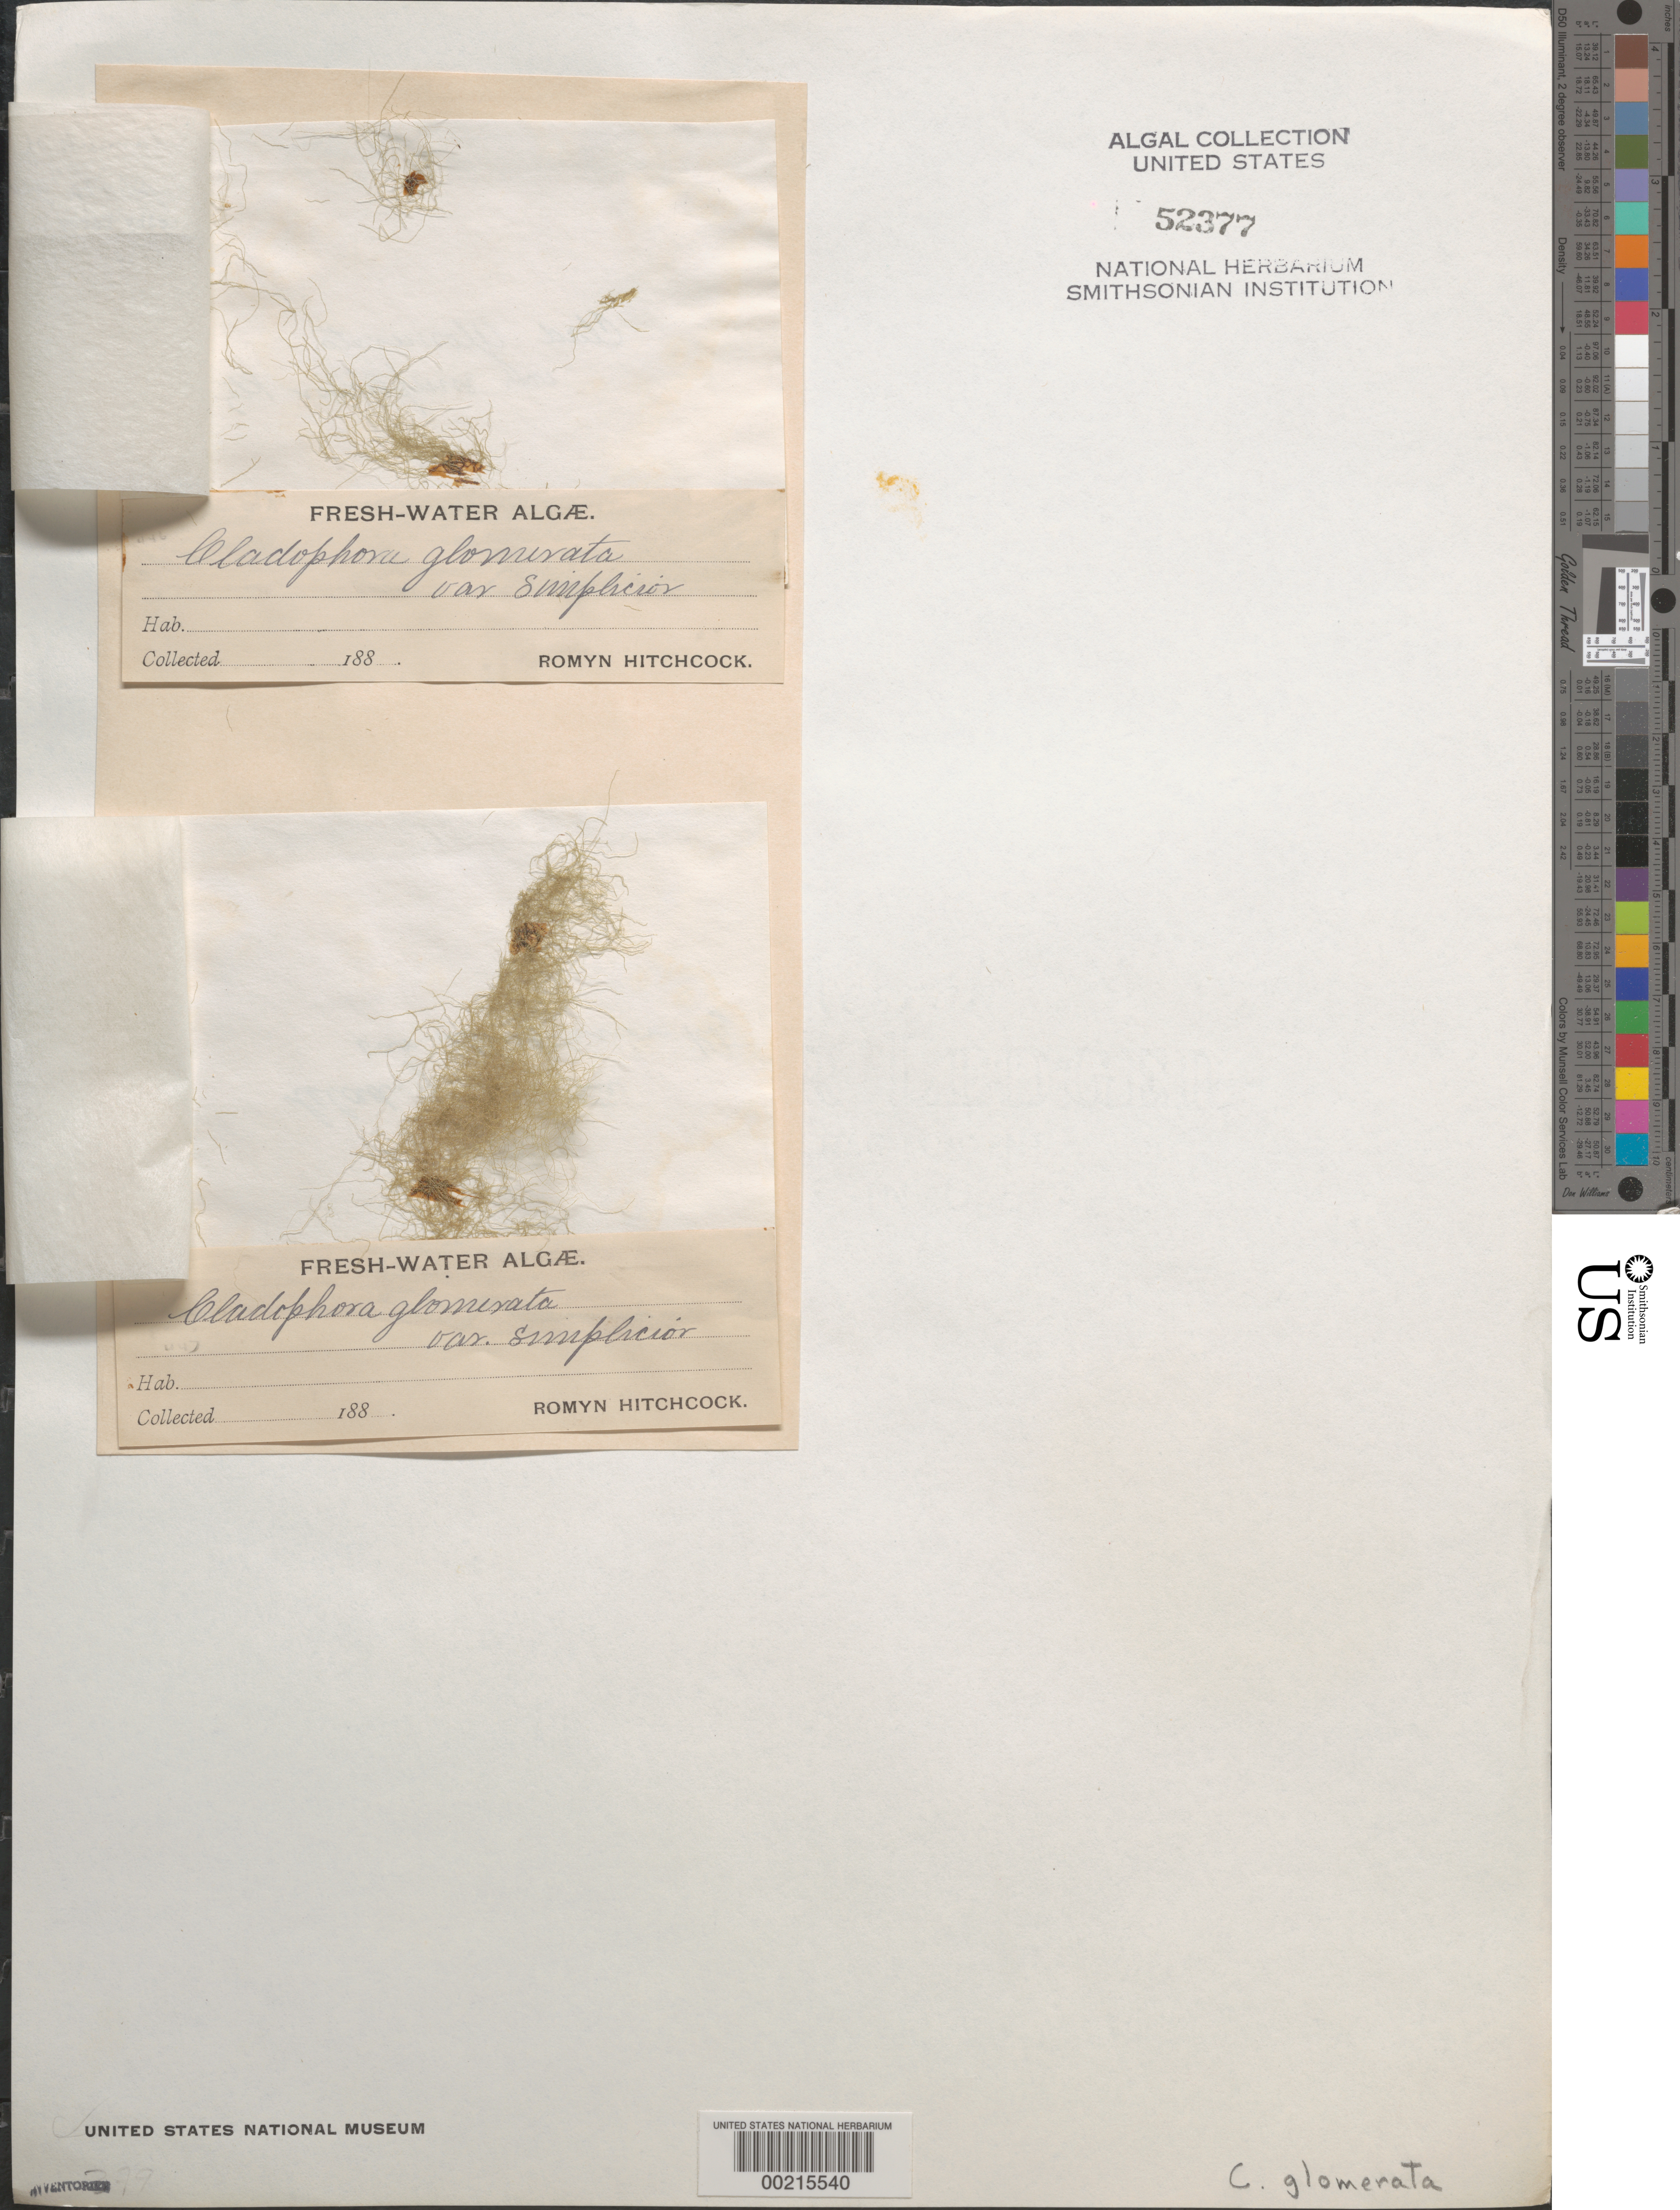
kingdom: Plantae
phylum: Chlorophyta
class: Ulvophyceae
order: Cladophorales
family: Cladophoraceae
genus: Cladophora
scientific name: Cladophora glomerata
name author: (L.) Kütz.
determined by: Phinney, H. K.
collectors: R. Hitchcock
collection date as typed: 18--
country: United States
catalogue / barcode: US 52377